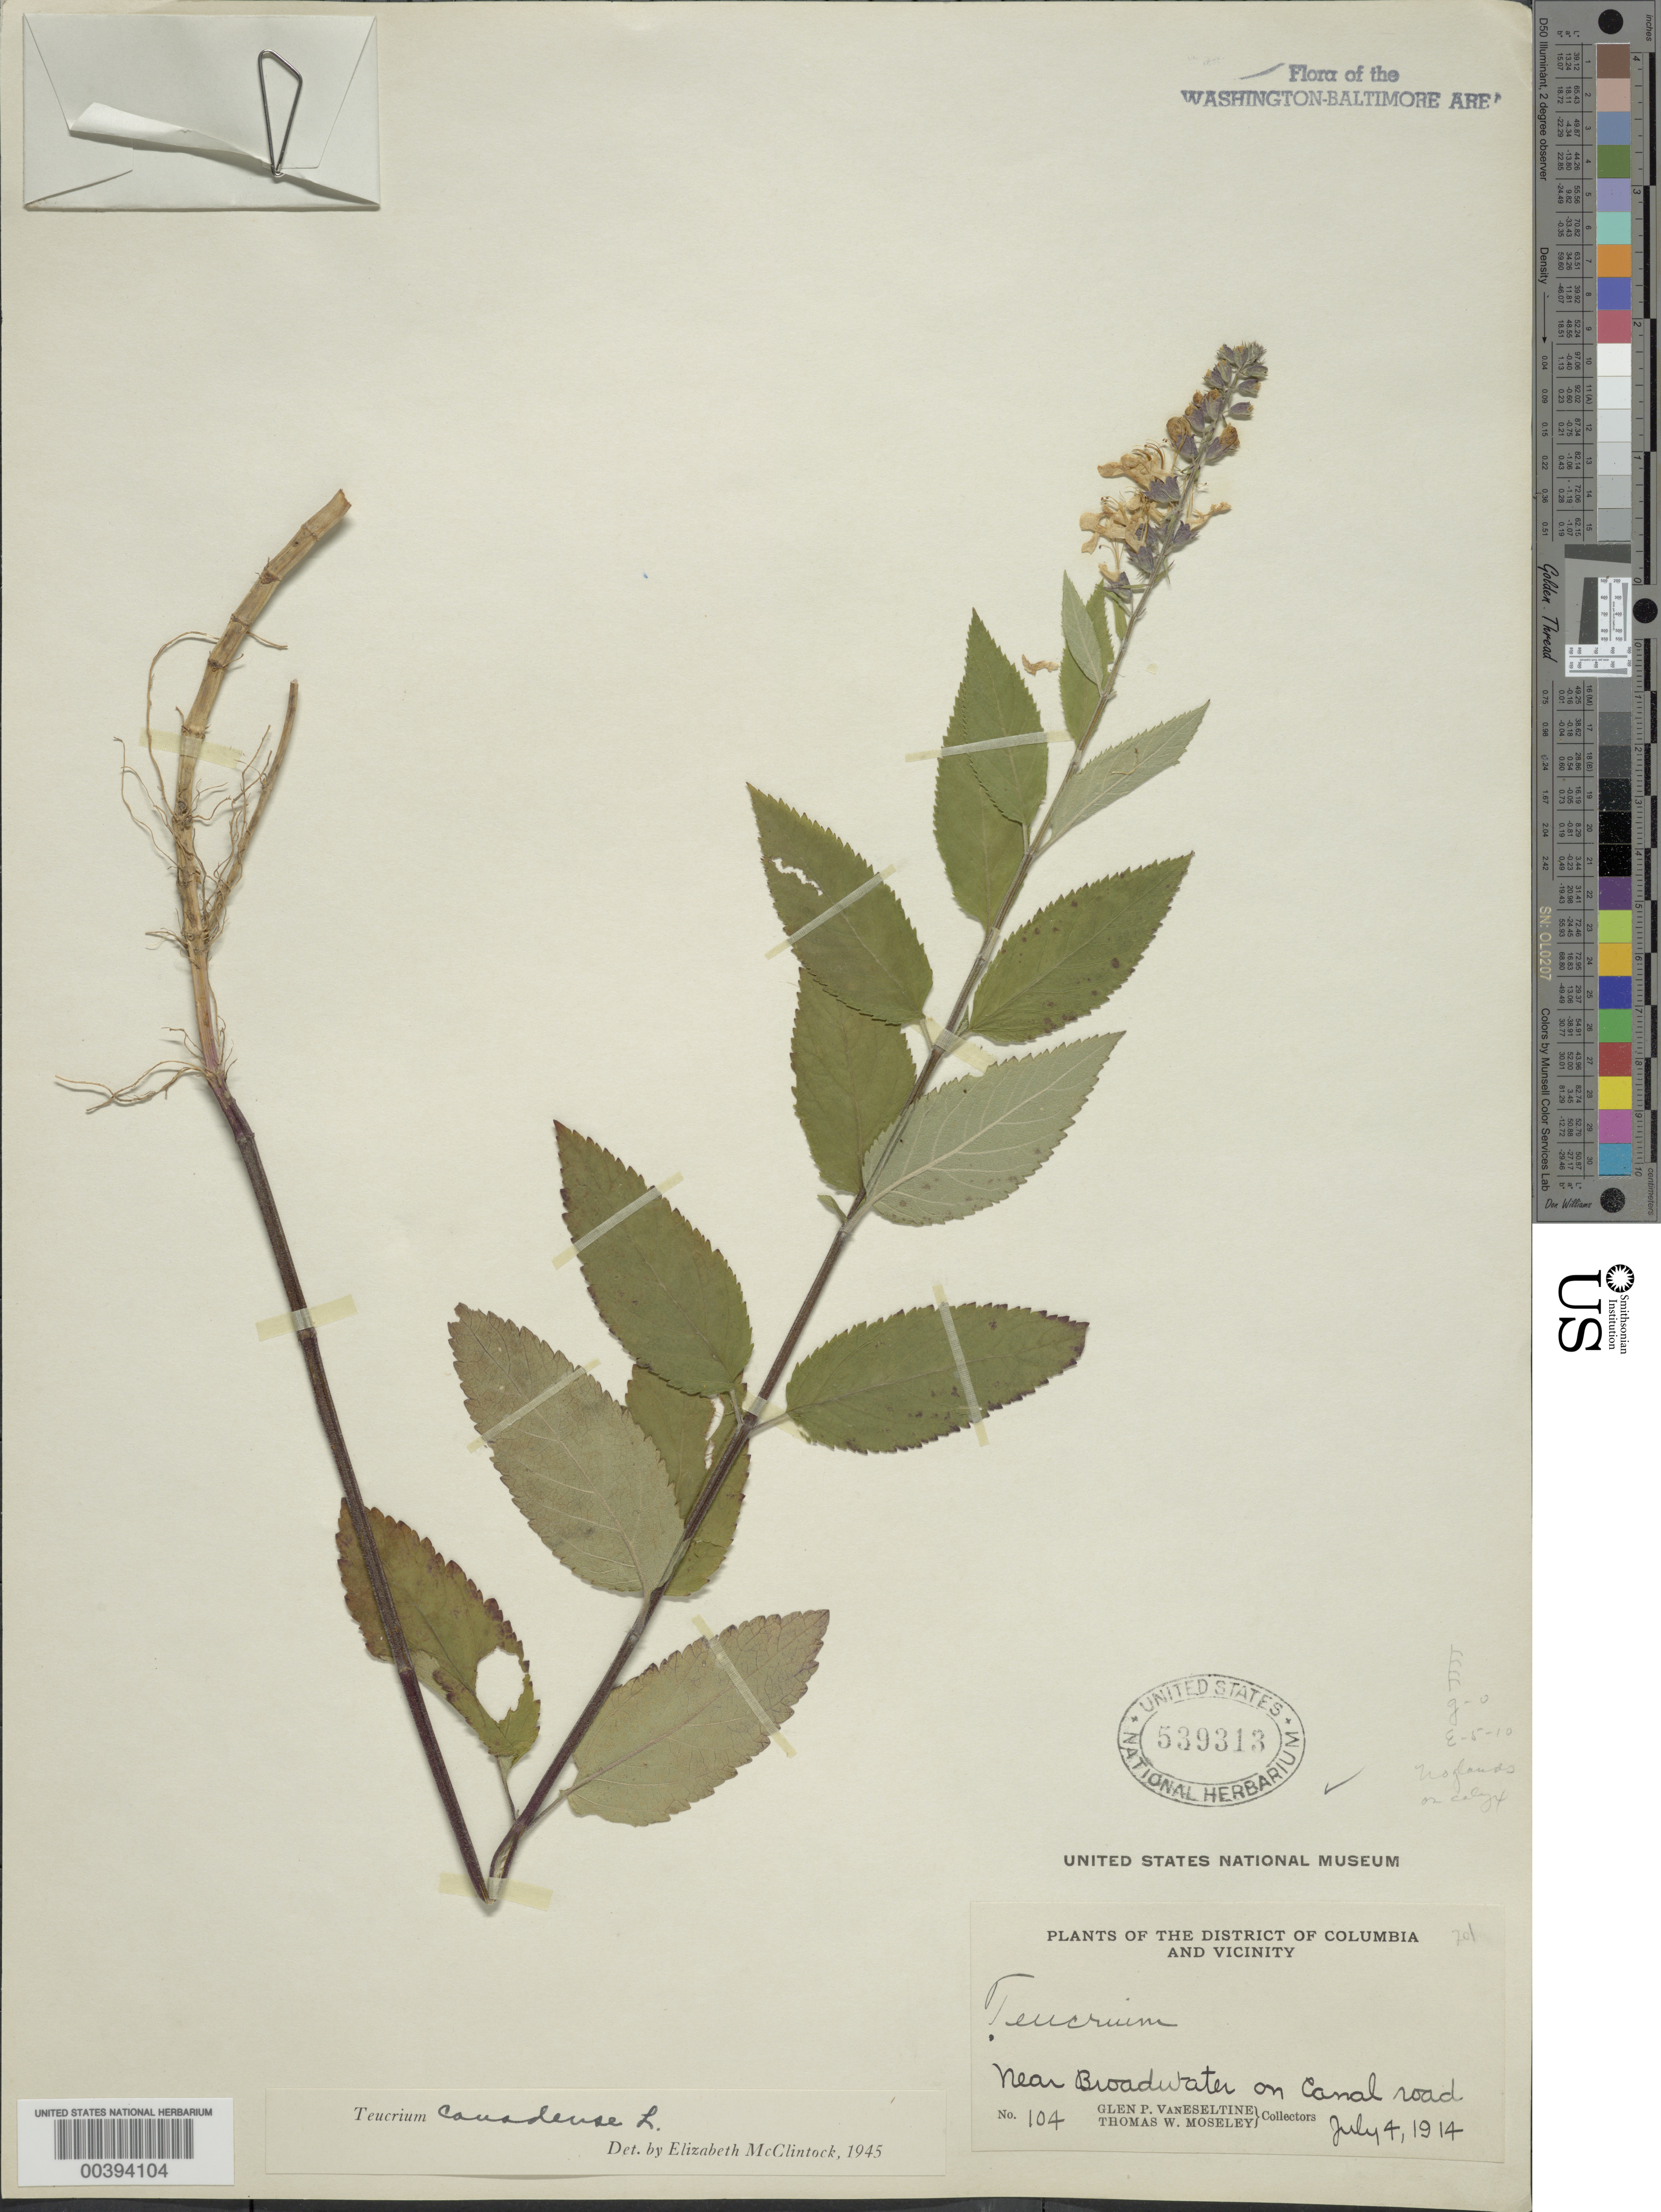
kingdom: Plantae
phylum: Tracheophyta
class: Magnoliopsida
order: Lamiales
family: Lamiaceae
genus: Teucrium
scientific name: Teucrium canadense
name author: L.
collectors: G. P. Van Eseltine & T. Moseley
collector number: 104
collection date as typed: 04 Jul 1914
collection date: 1914-07-04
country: United States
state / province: Maryland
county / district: Montgomery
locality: Canal Road, McArthur Blvd. Near Widewater C. & O. Canal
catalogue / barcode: US 539313